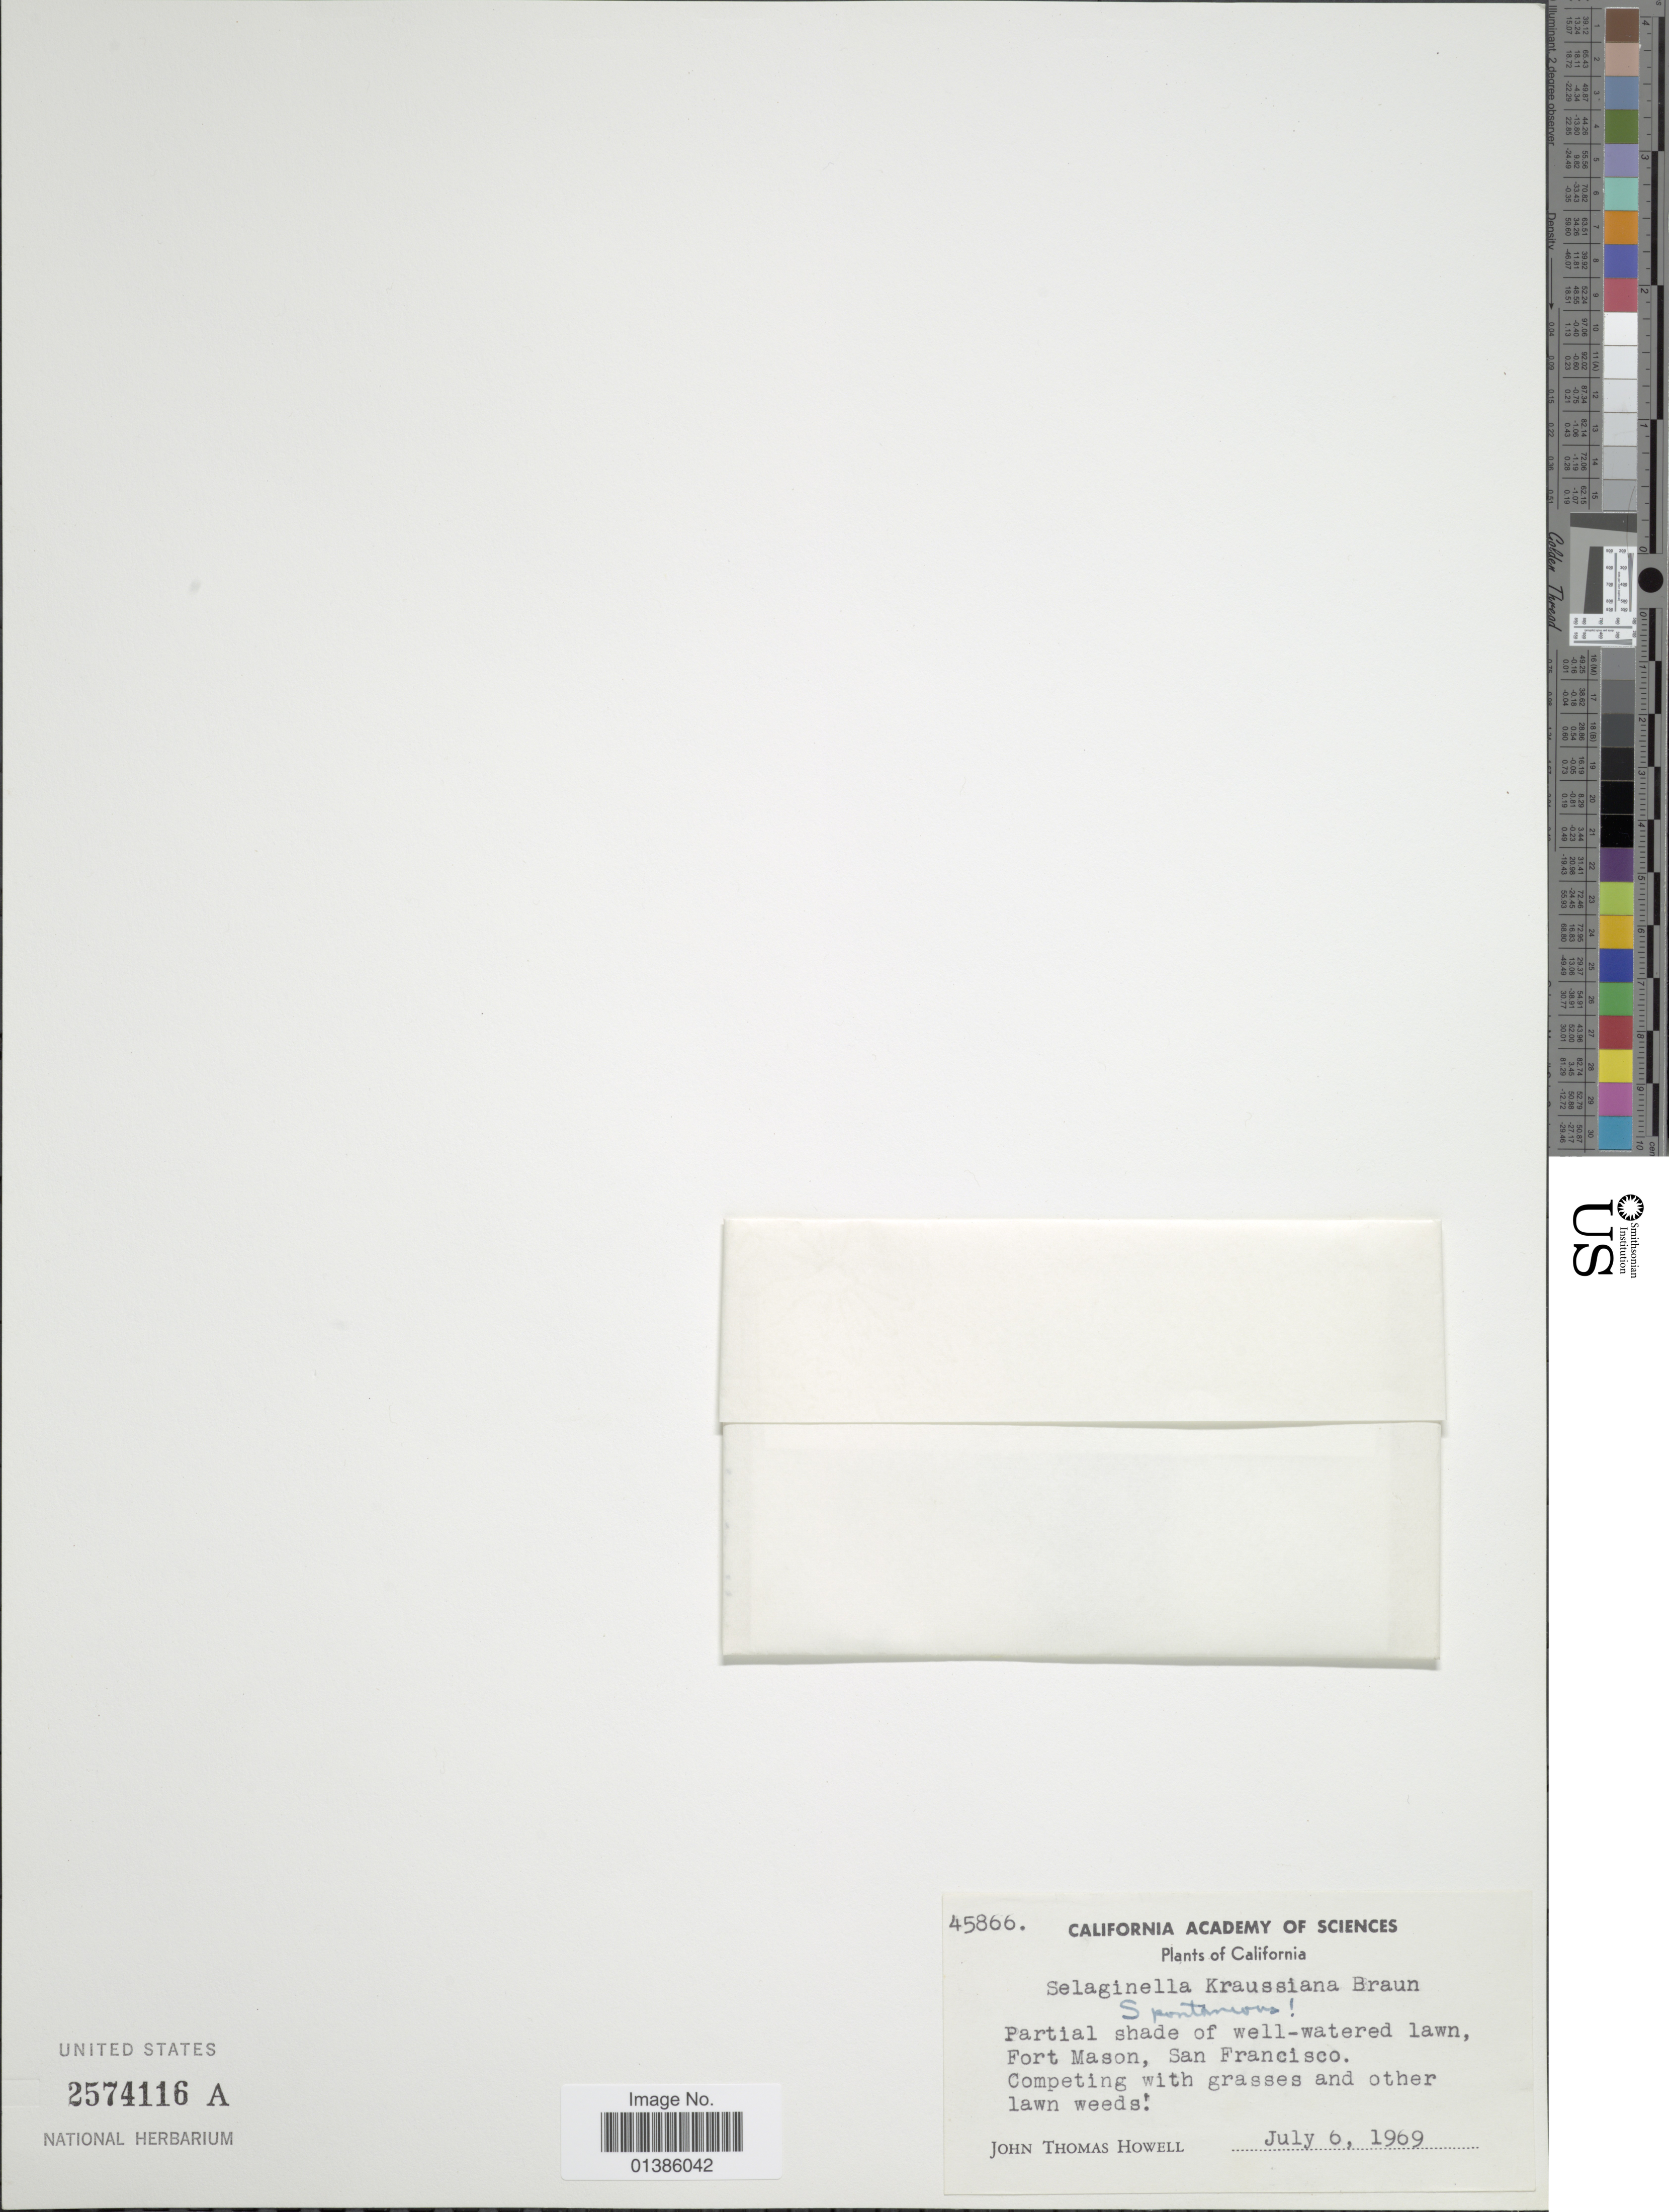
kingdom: Plantae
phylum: Tracheophyta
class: Lycopodiopsida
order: Selaginellales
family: Selaginellaceae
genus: Selaginella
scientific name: Selaginella kraussiana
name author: (Kunze) A. Braun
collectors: J. T. Howell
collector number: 45866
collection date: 1969-07-06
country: United States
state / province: California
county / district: San Francisco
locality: Fort Mason, San Francisco.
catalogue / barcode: US 2574116A